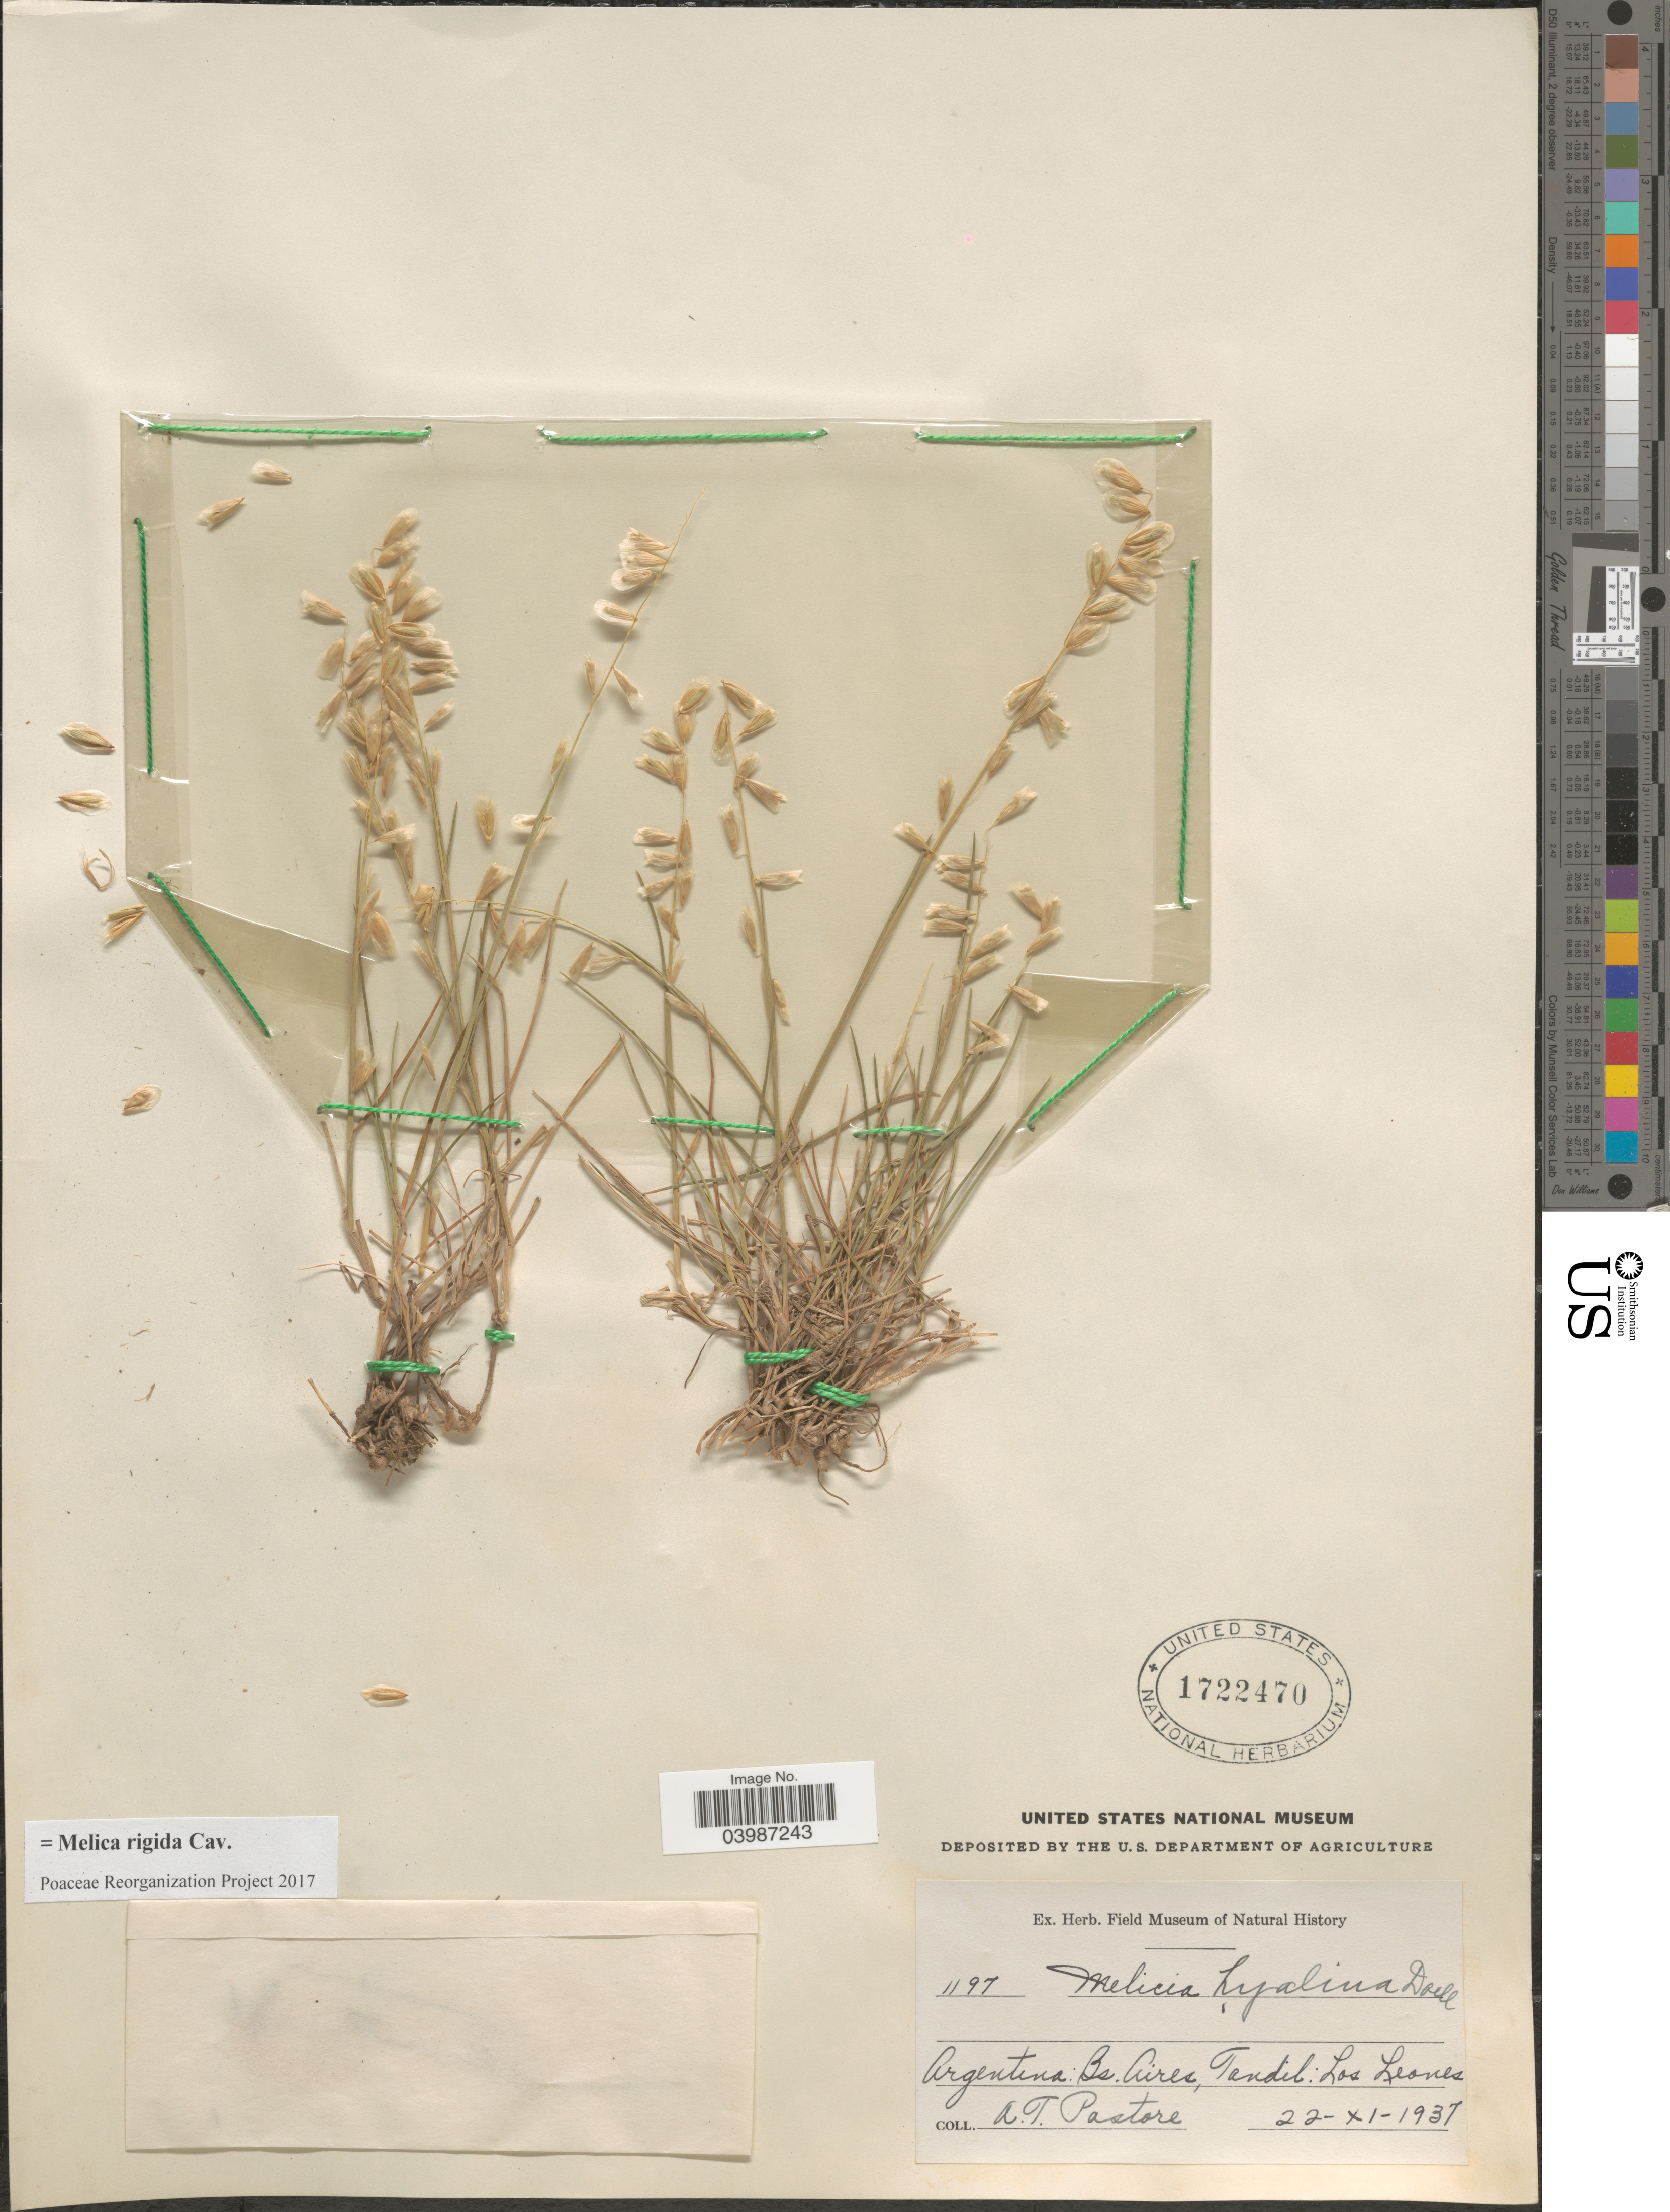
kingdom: Plantae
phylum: Tracheophyta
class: Liliopsida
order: Poales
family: Poaceae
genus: Melica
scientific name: Melica rigida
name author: Cav.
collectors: A. Pastore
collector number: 1197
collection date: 1937-11-22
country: Argentina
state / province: Buenos Aires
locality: Tandil: Los Leones.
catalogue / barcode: US 1722470